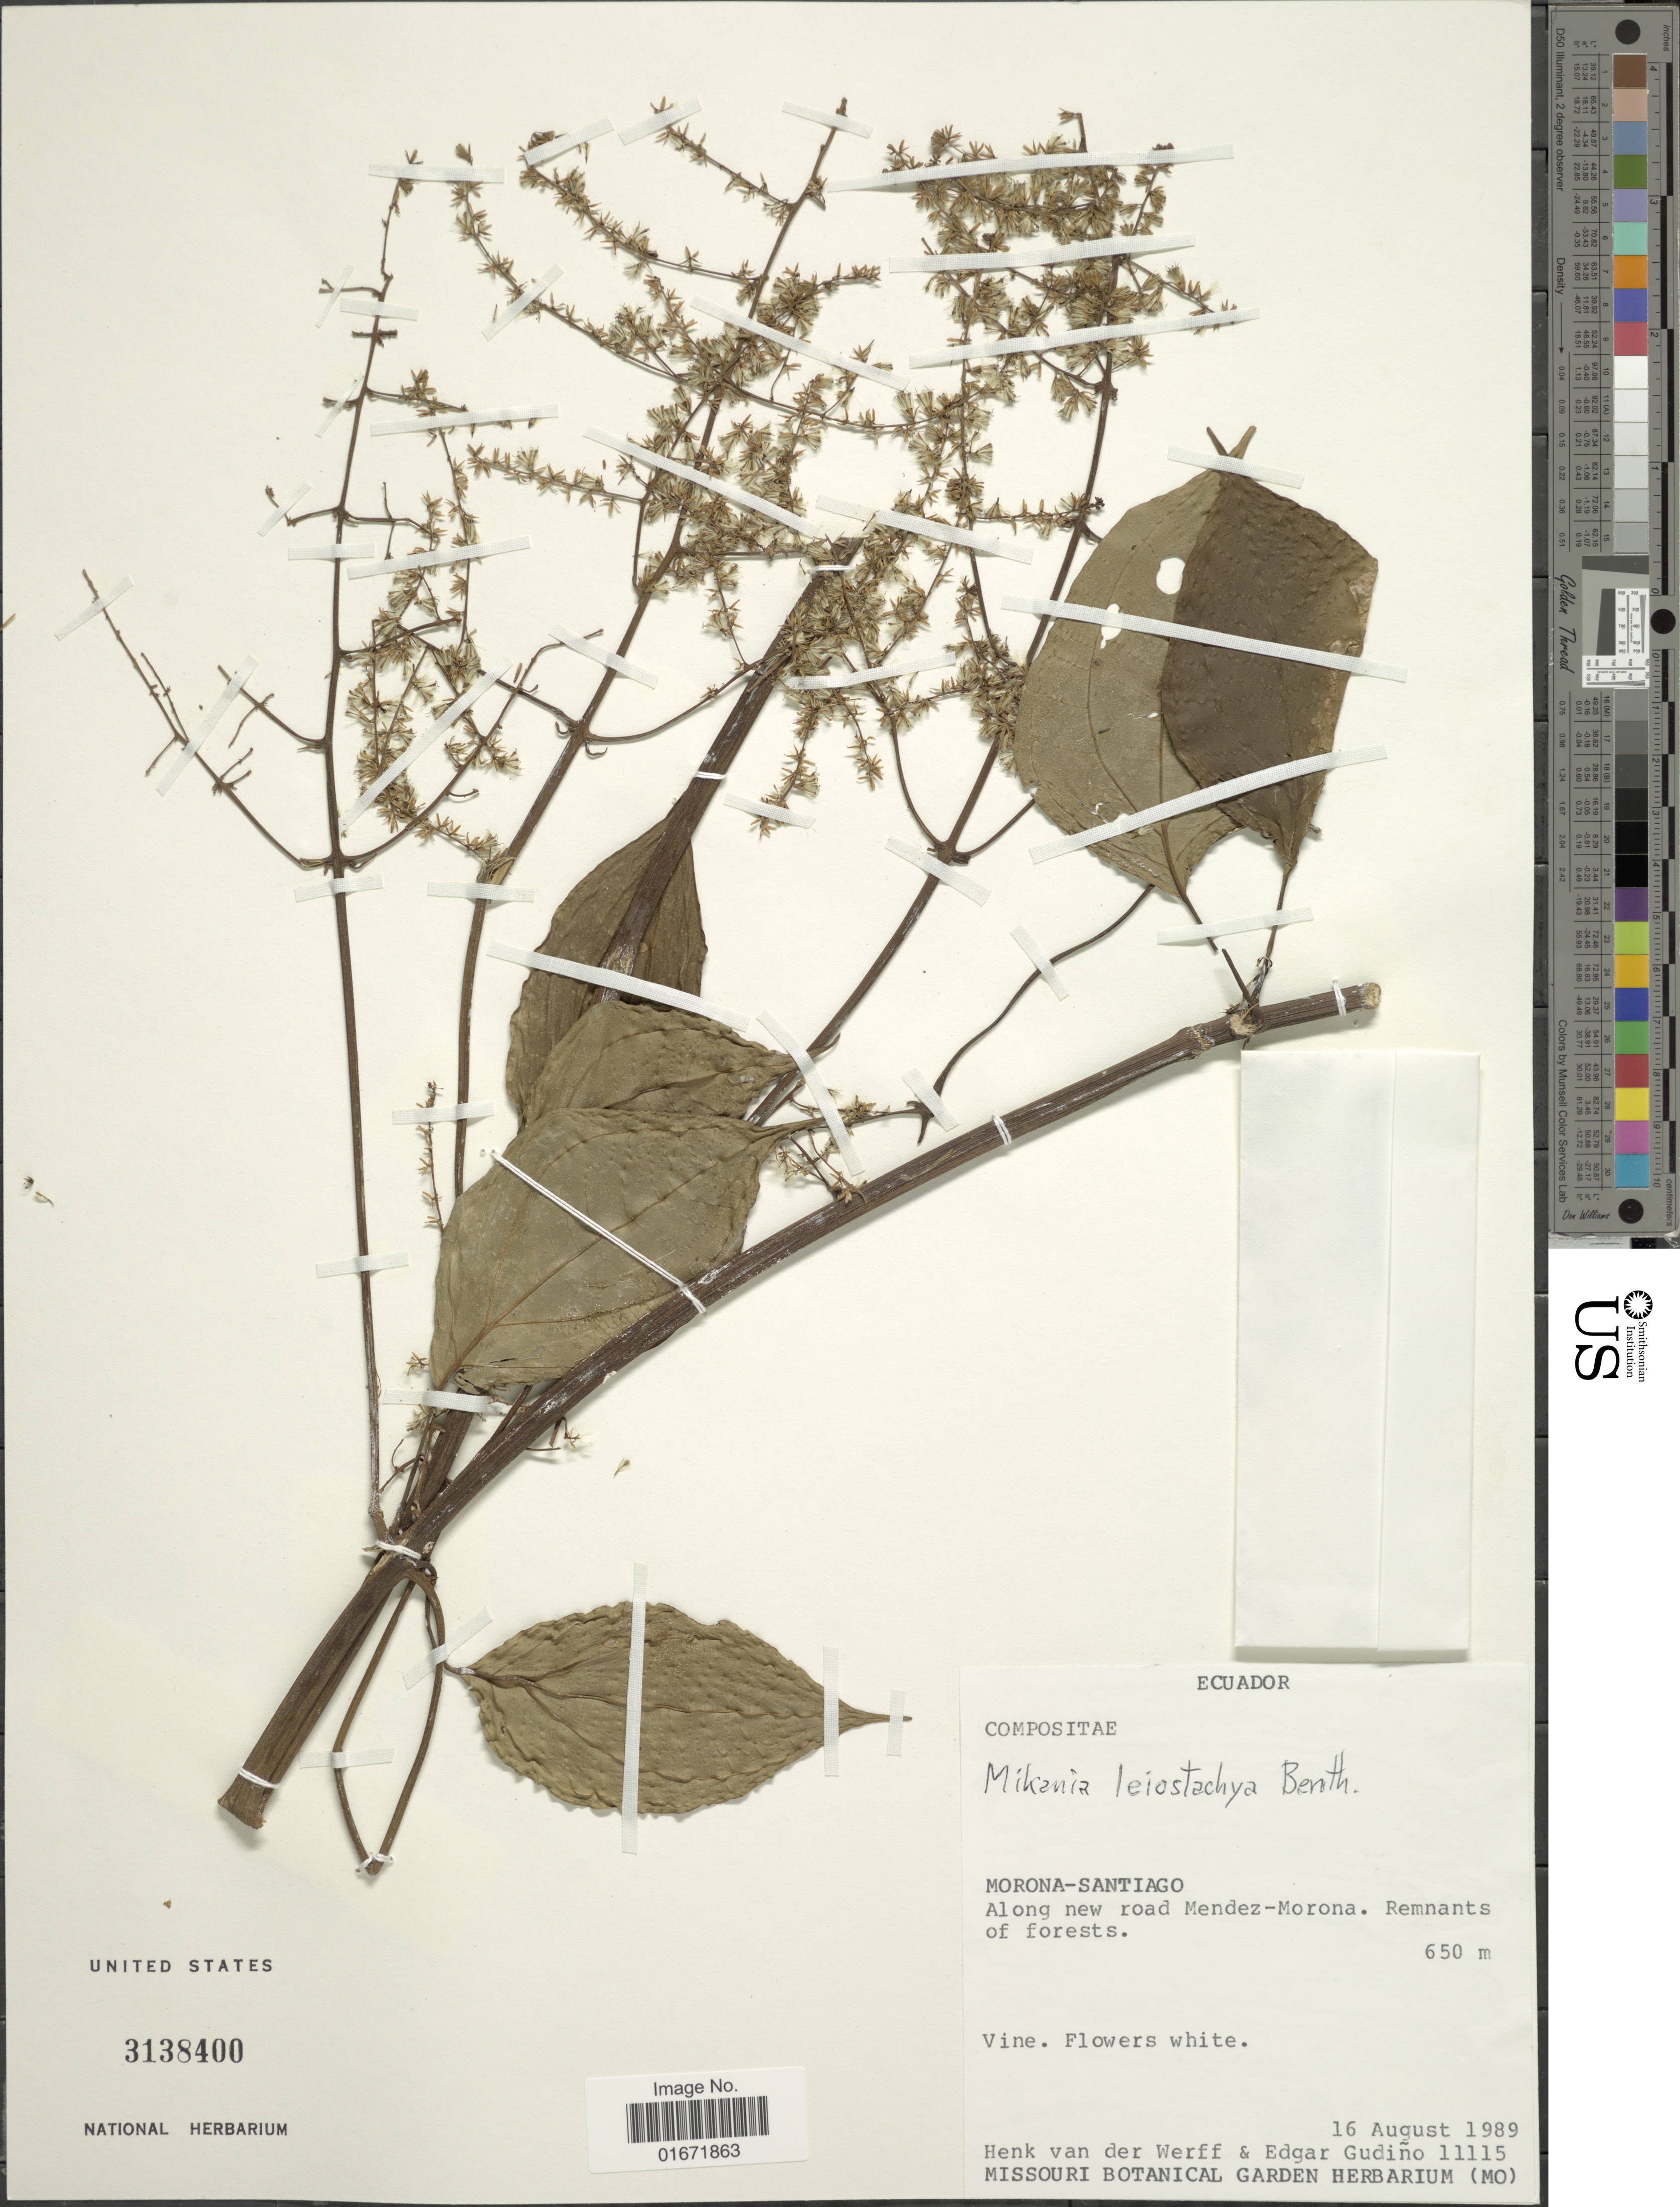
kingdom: Plantae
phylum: Tracheophyta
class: Magnoliopsida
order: Asterales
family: Asteraceae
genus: Mikania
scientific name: Mikania leiostachya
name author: Benth.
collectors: H. van der Werff & E. Gudiño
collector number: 11115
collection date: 1989-08-16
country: Ecuador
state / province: Morona-Santiago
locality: Morona-Santiago. Along new road Mendez-Morona. Remnants of forests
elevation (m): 650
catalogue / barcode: US 3138400